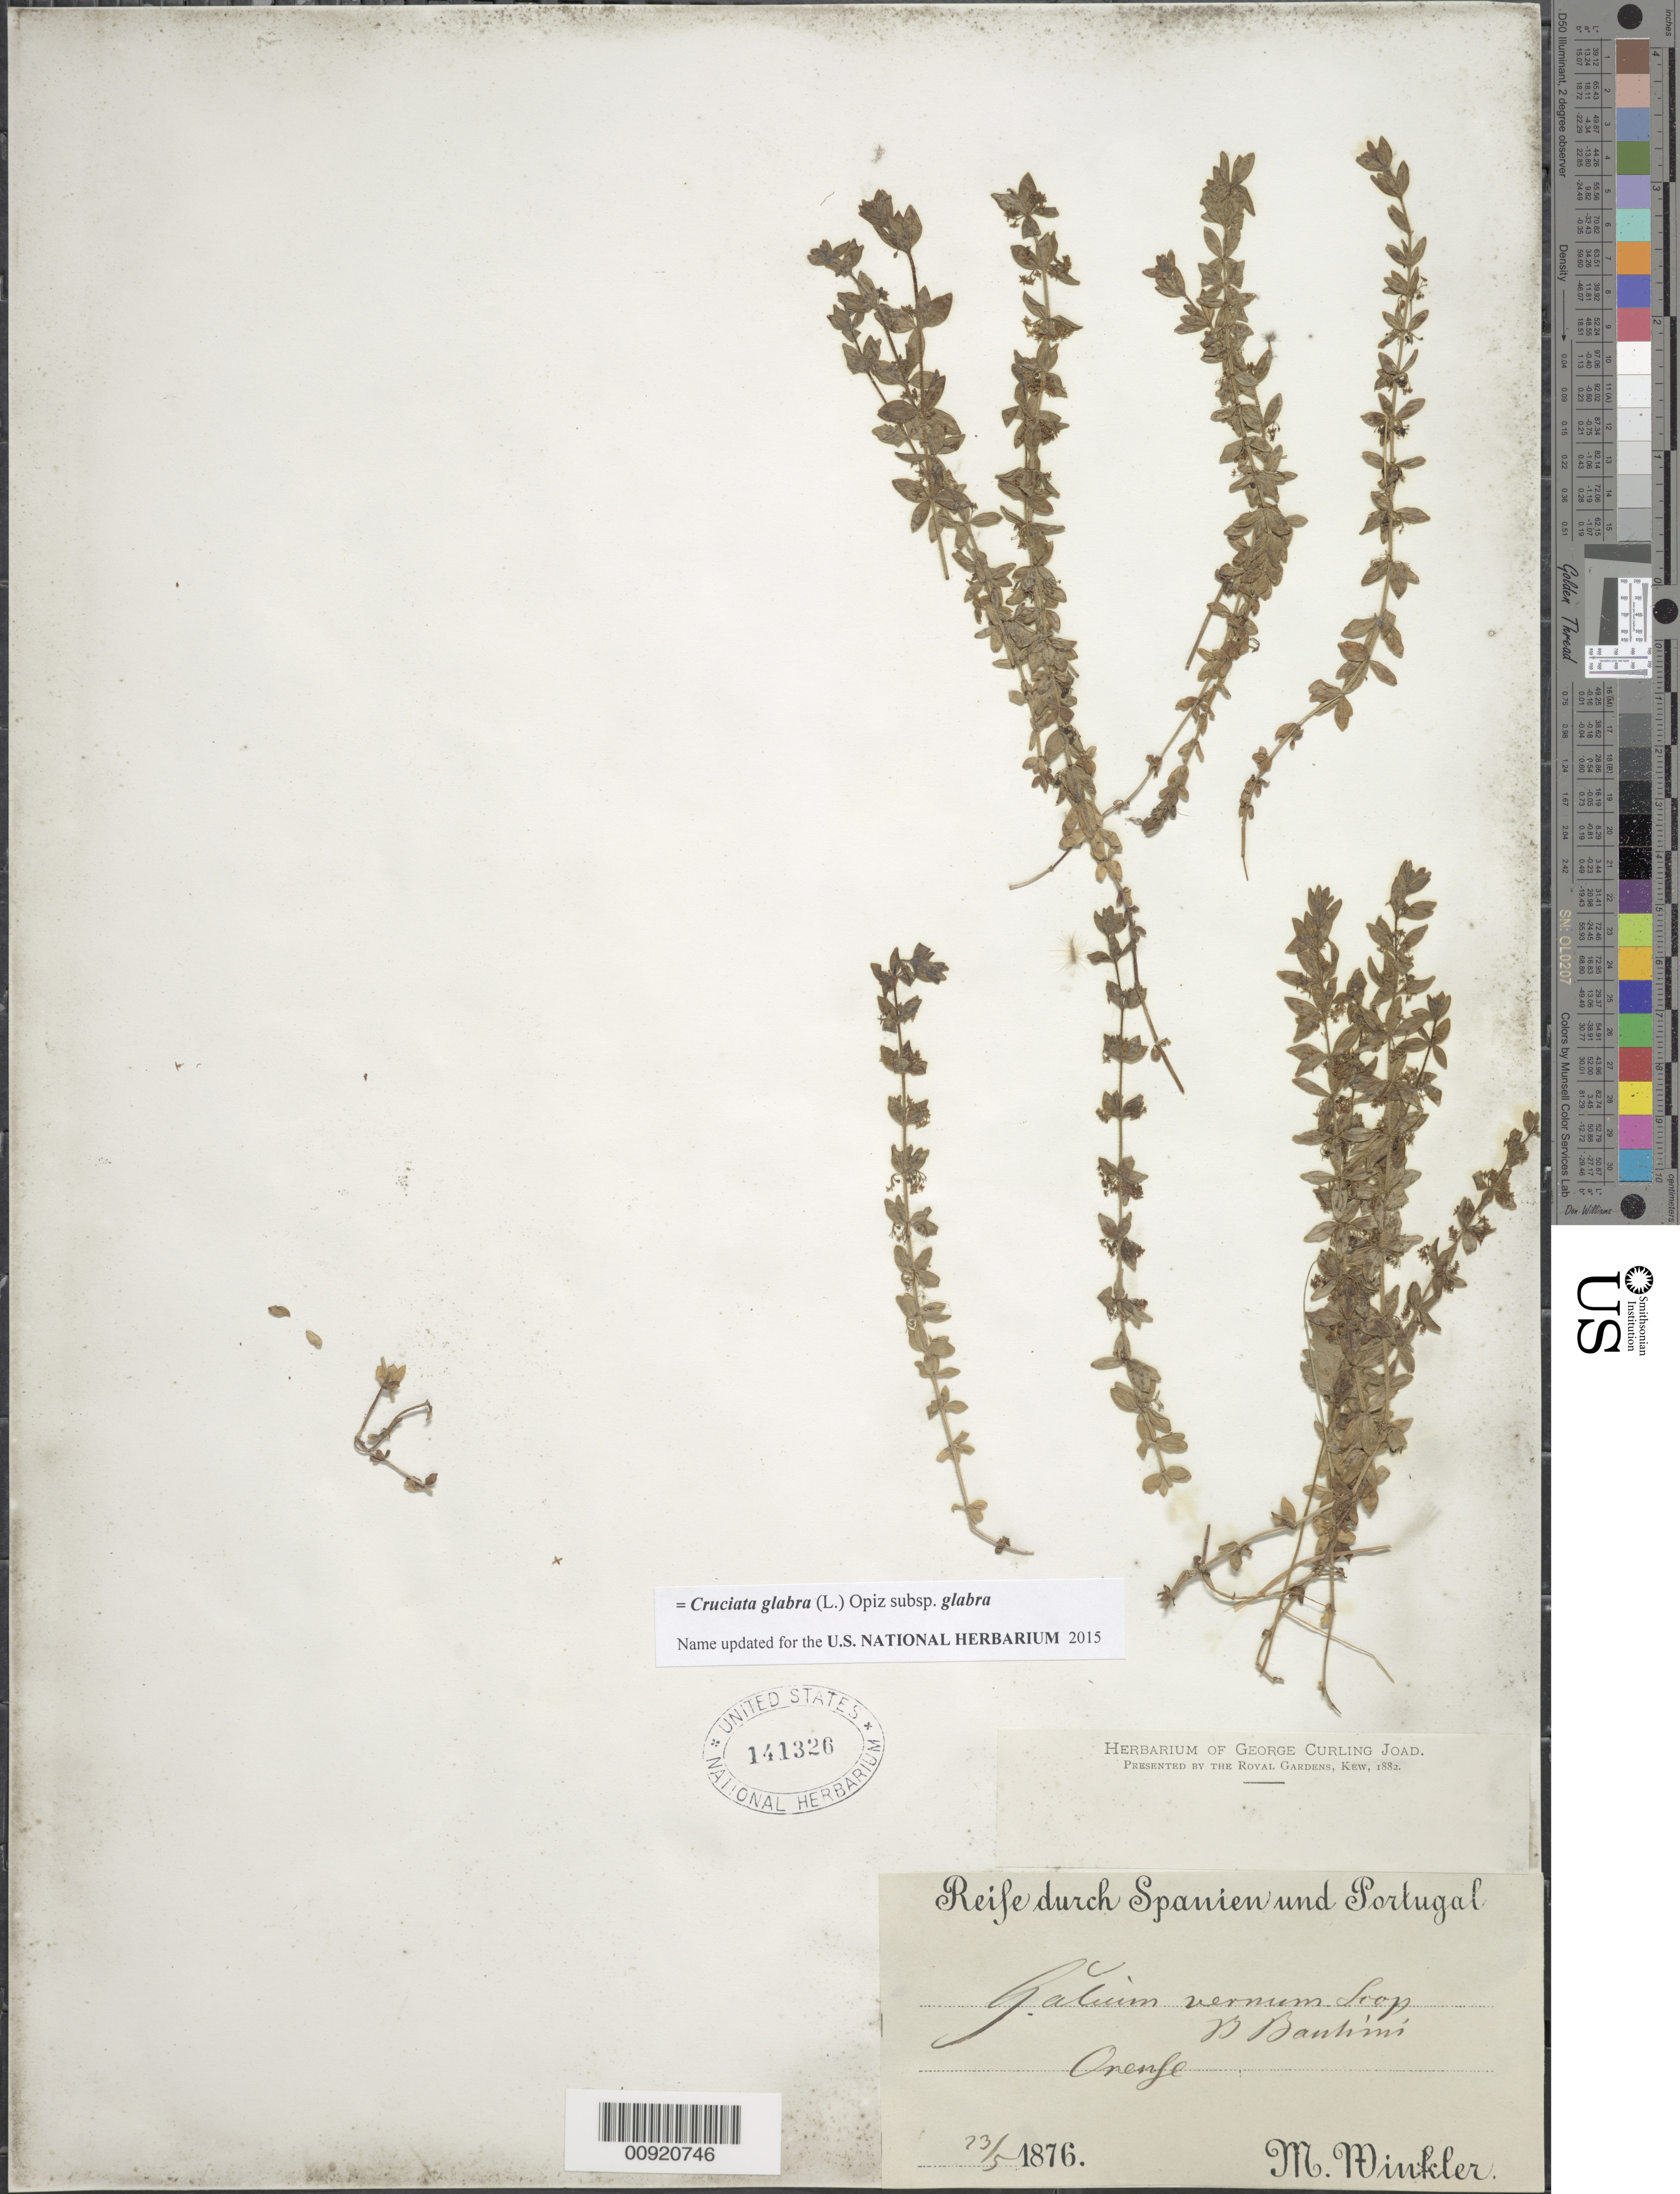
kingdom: Plantae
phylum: Tracheophyta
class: Magnoliopsida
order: Gentianales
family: Rubiaceae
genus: Galium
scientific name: Galium verum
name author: L.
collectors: Minkler, M.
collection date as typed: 23 May 1876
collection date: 1876-05-23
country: Portugal / Spain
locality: Reife durch Spainen und Portugal: Onenje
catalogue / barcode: US 141326